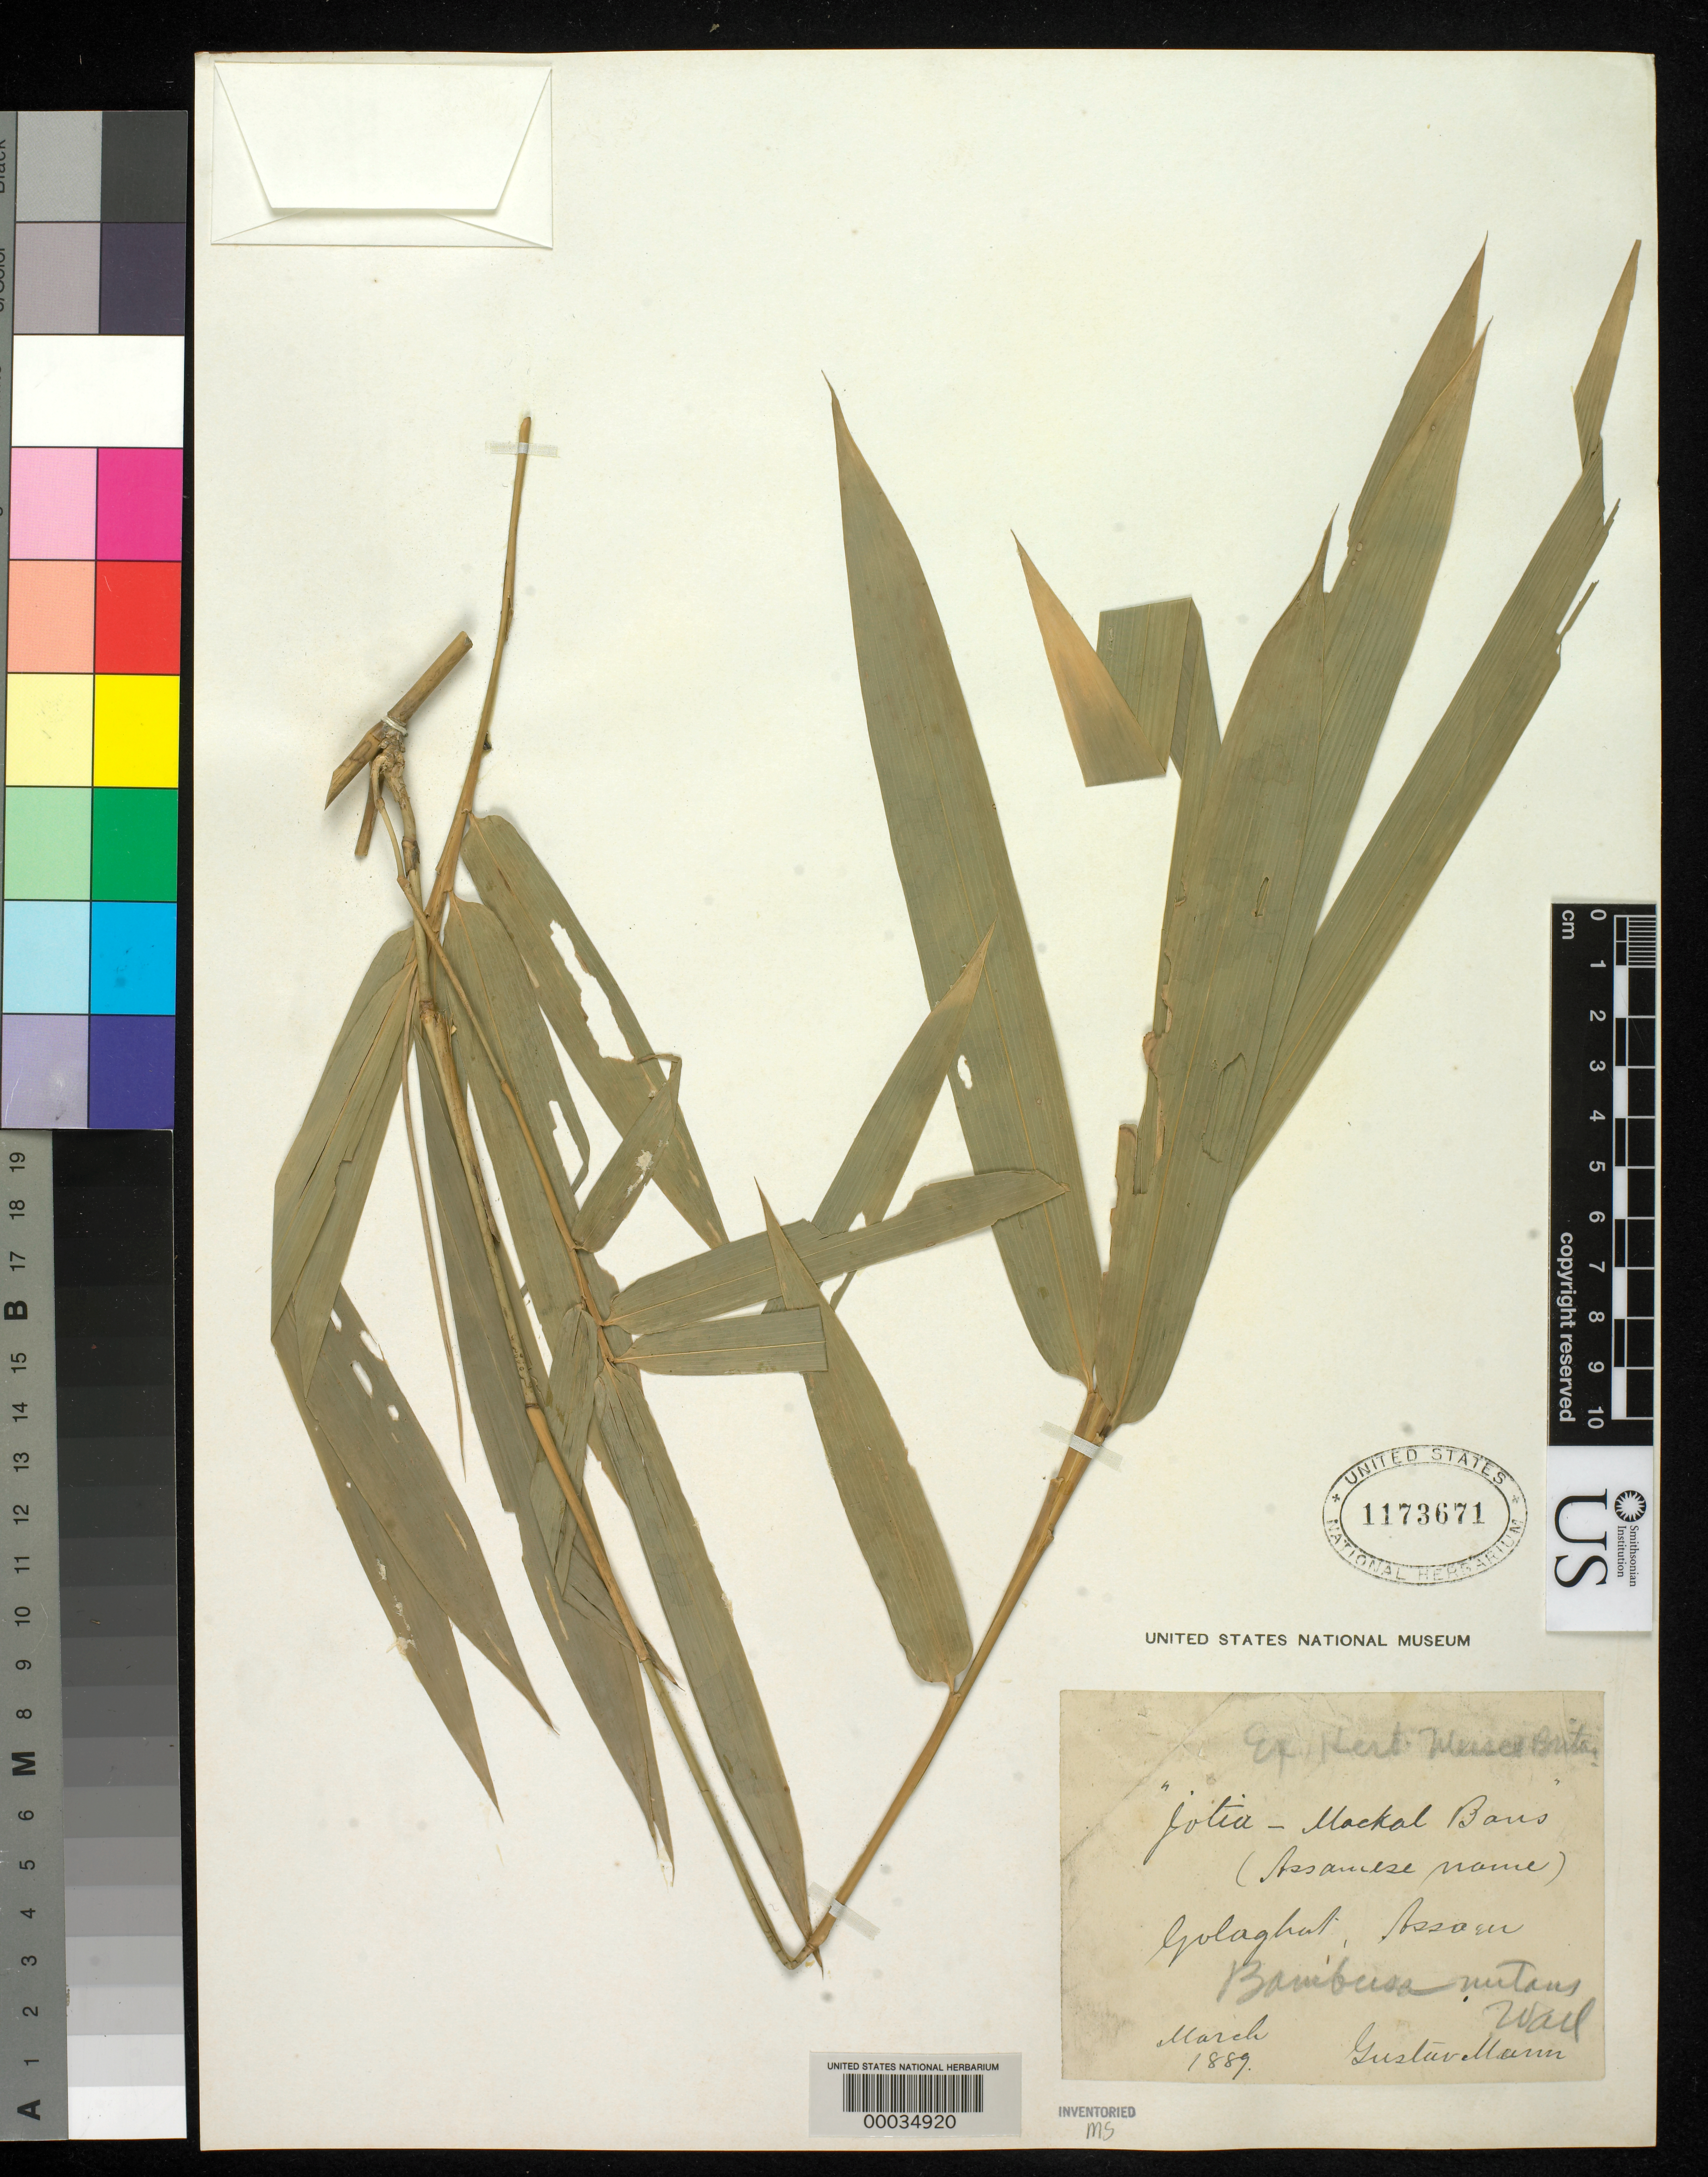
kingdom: Plantae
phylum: Tracheophyta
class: Liliopsida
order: Poales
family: Poaceae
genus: Bambusa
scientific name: Bambusa nutans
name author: Wall. ex Munro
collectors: G. Mann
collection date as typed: Mar 1889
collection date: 1889-03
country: India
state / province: Assam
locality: Golaghat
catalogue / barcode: US 1173671